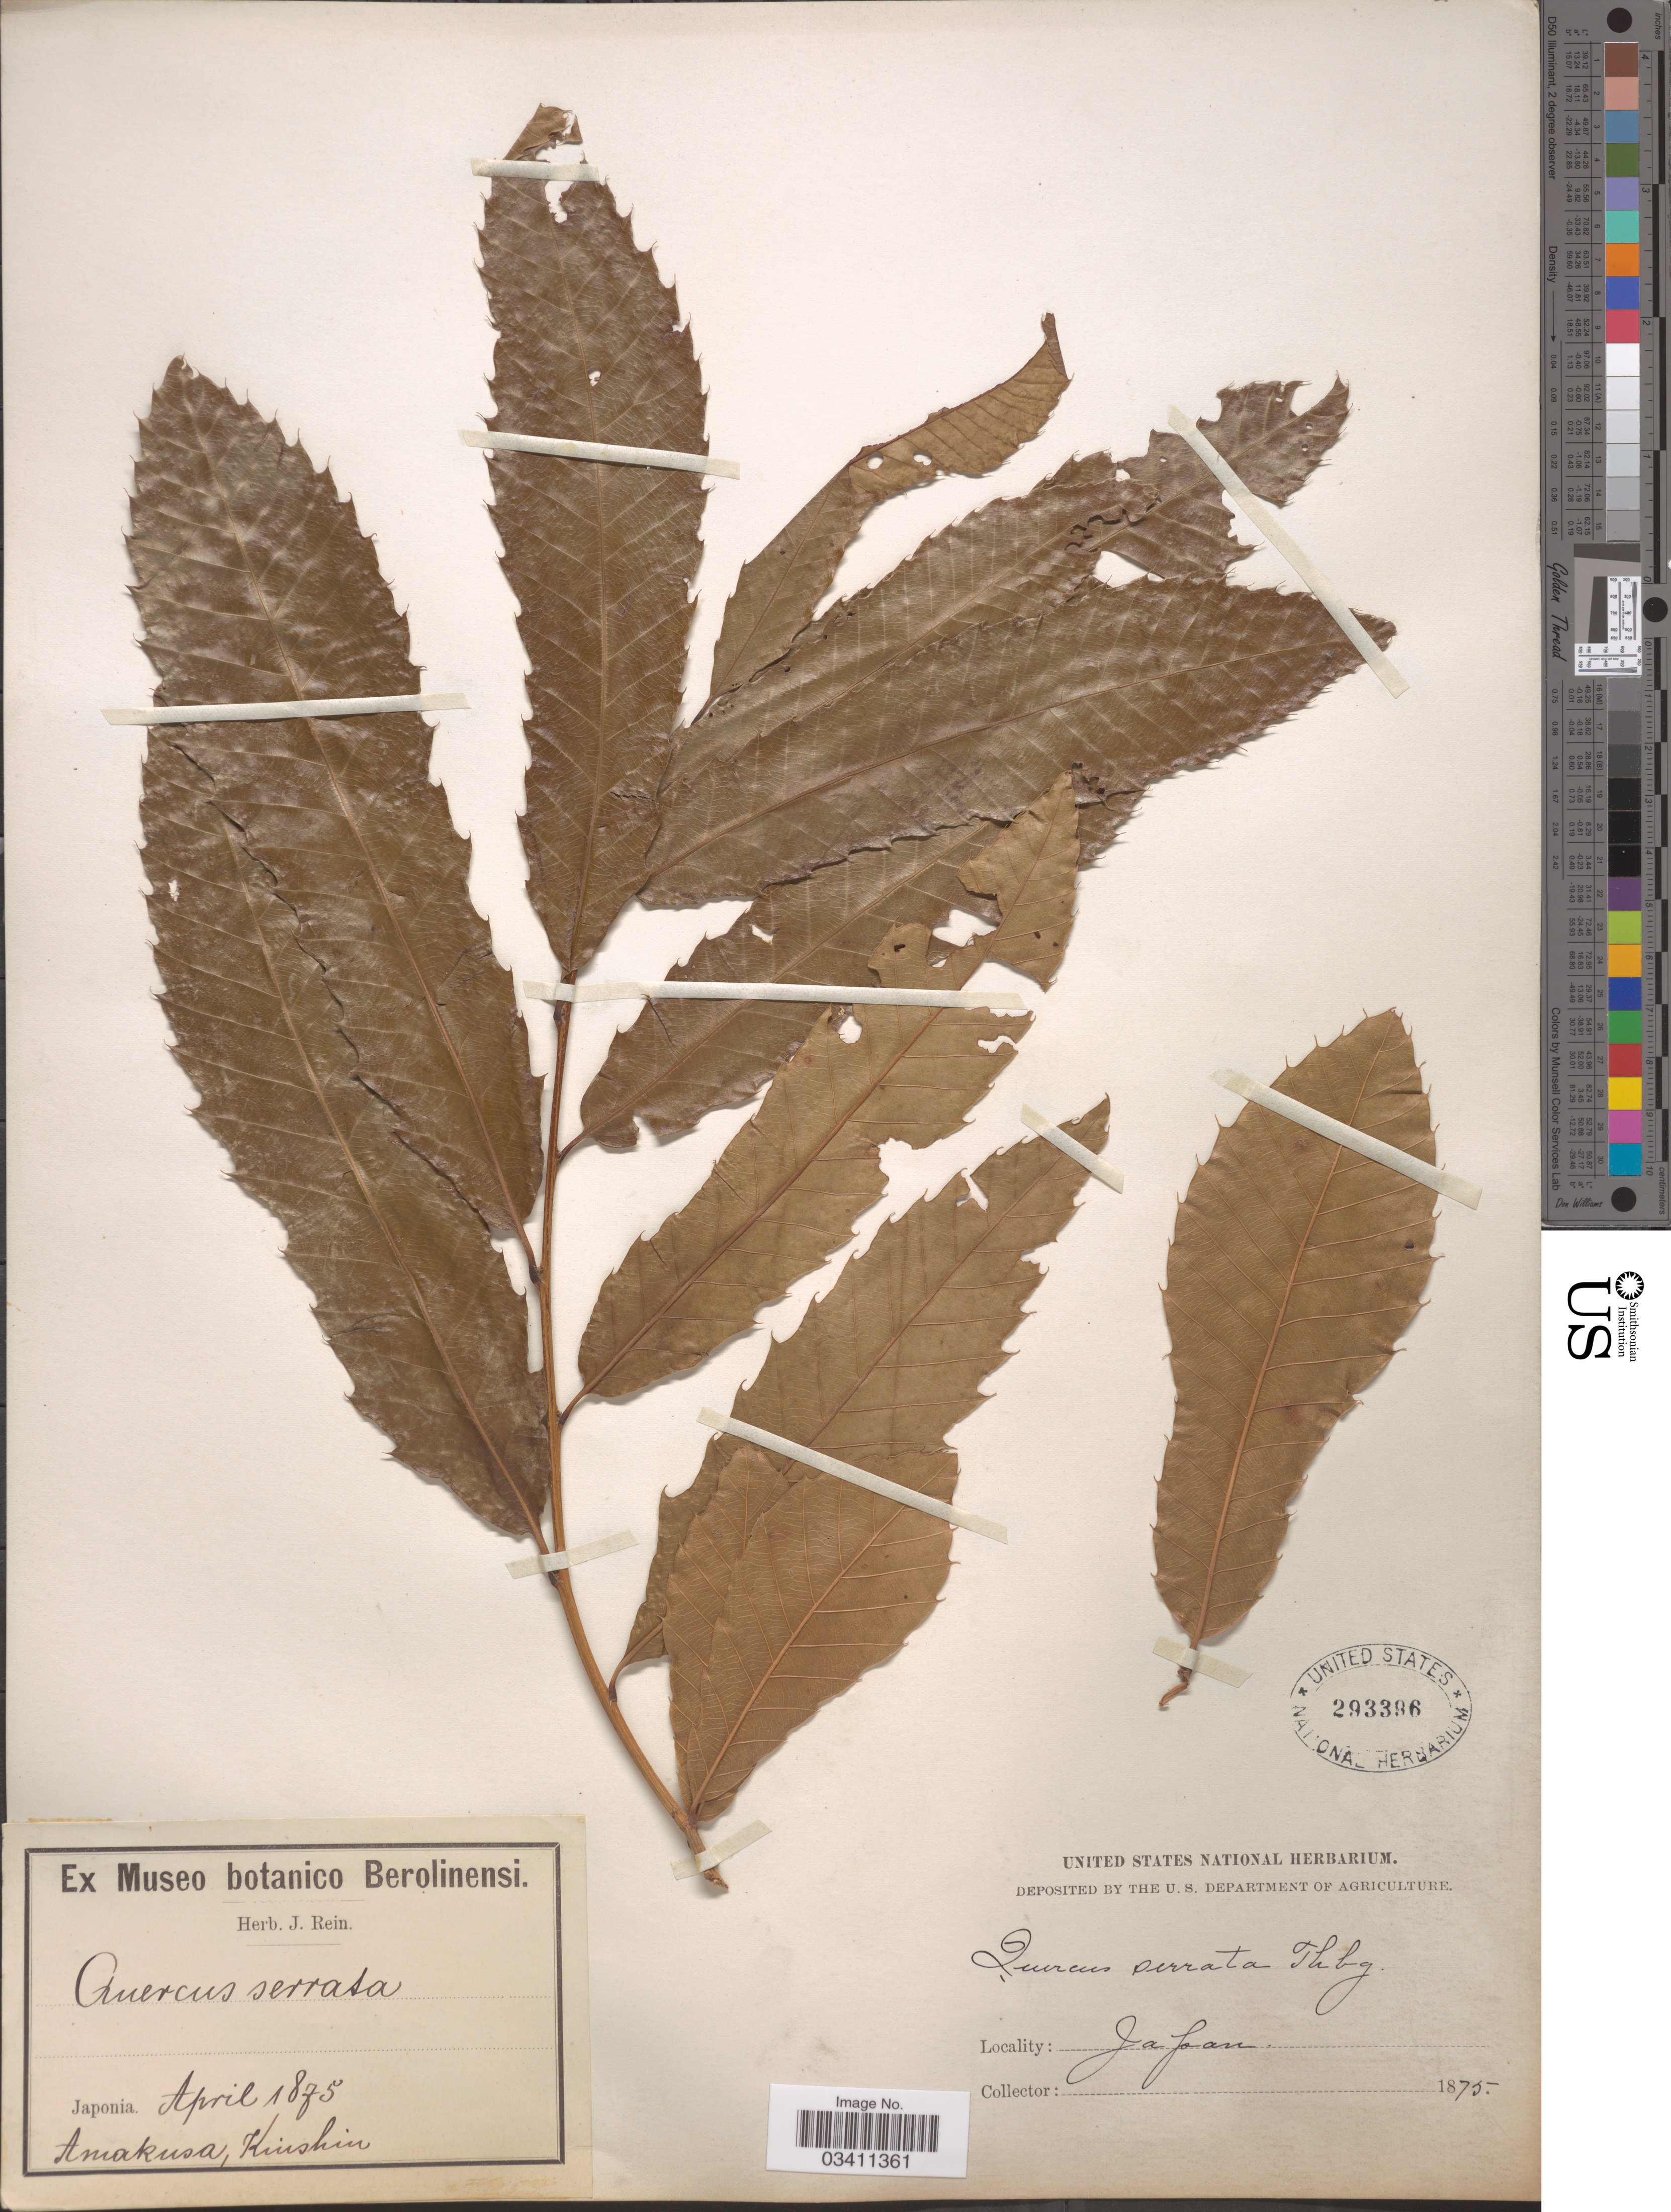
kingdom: Plantae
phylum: Tracheophyta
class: Magnoliopsida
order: Fagales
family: Fagaceae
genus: Quercus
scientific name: Quercus acutissima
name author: Carruth.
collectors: ex herb. J. Rein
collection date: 1875-04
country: Japan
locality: Amakusa, Kiushiu.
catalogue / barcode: US 293396